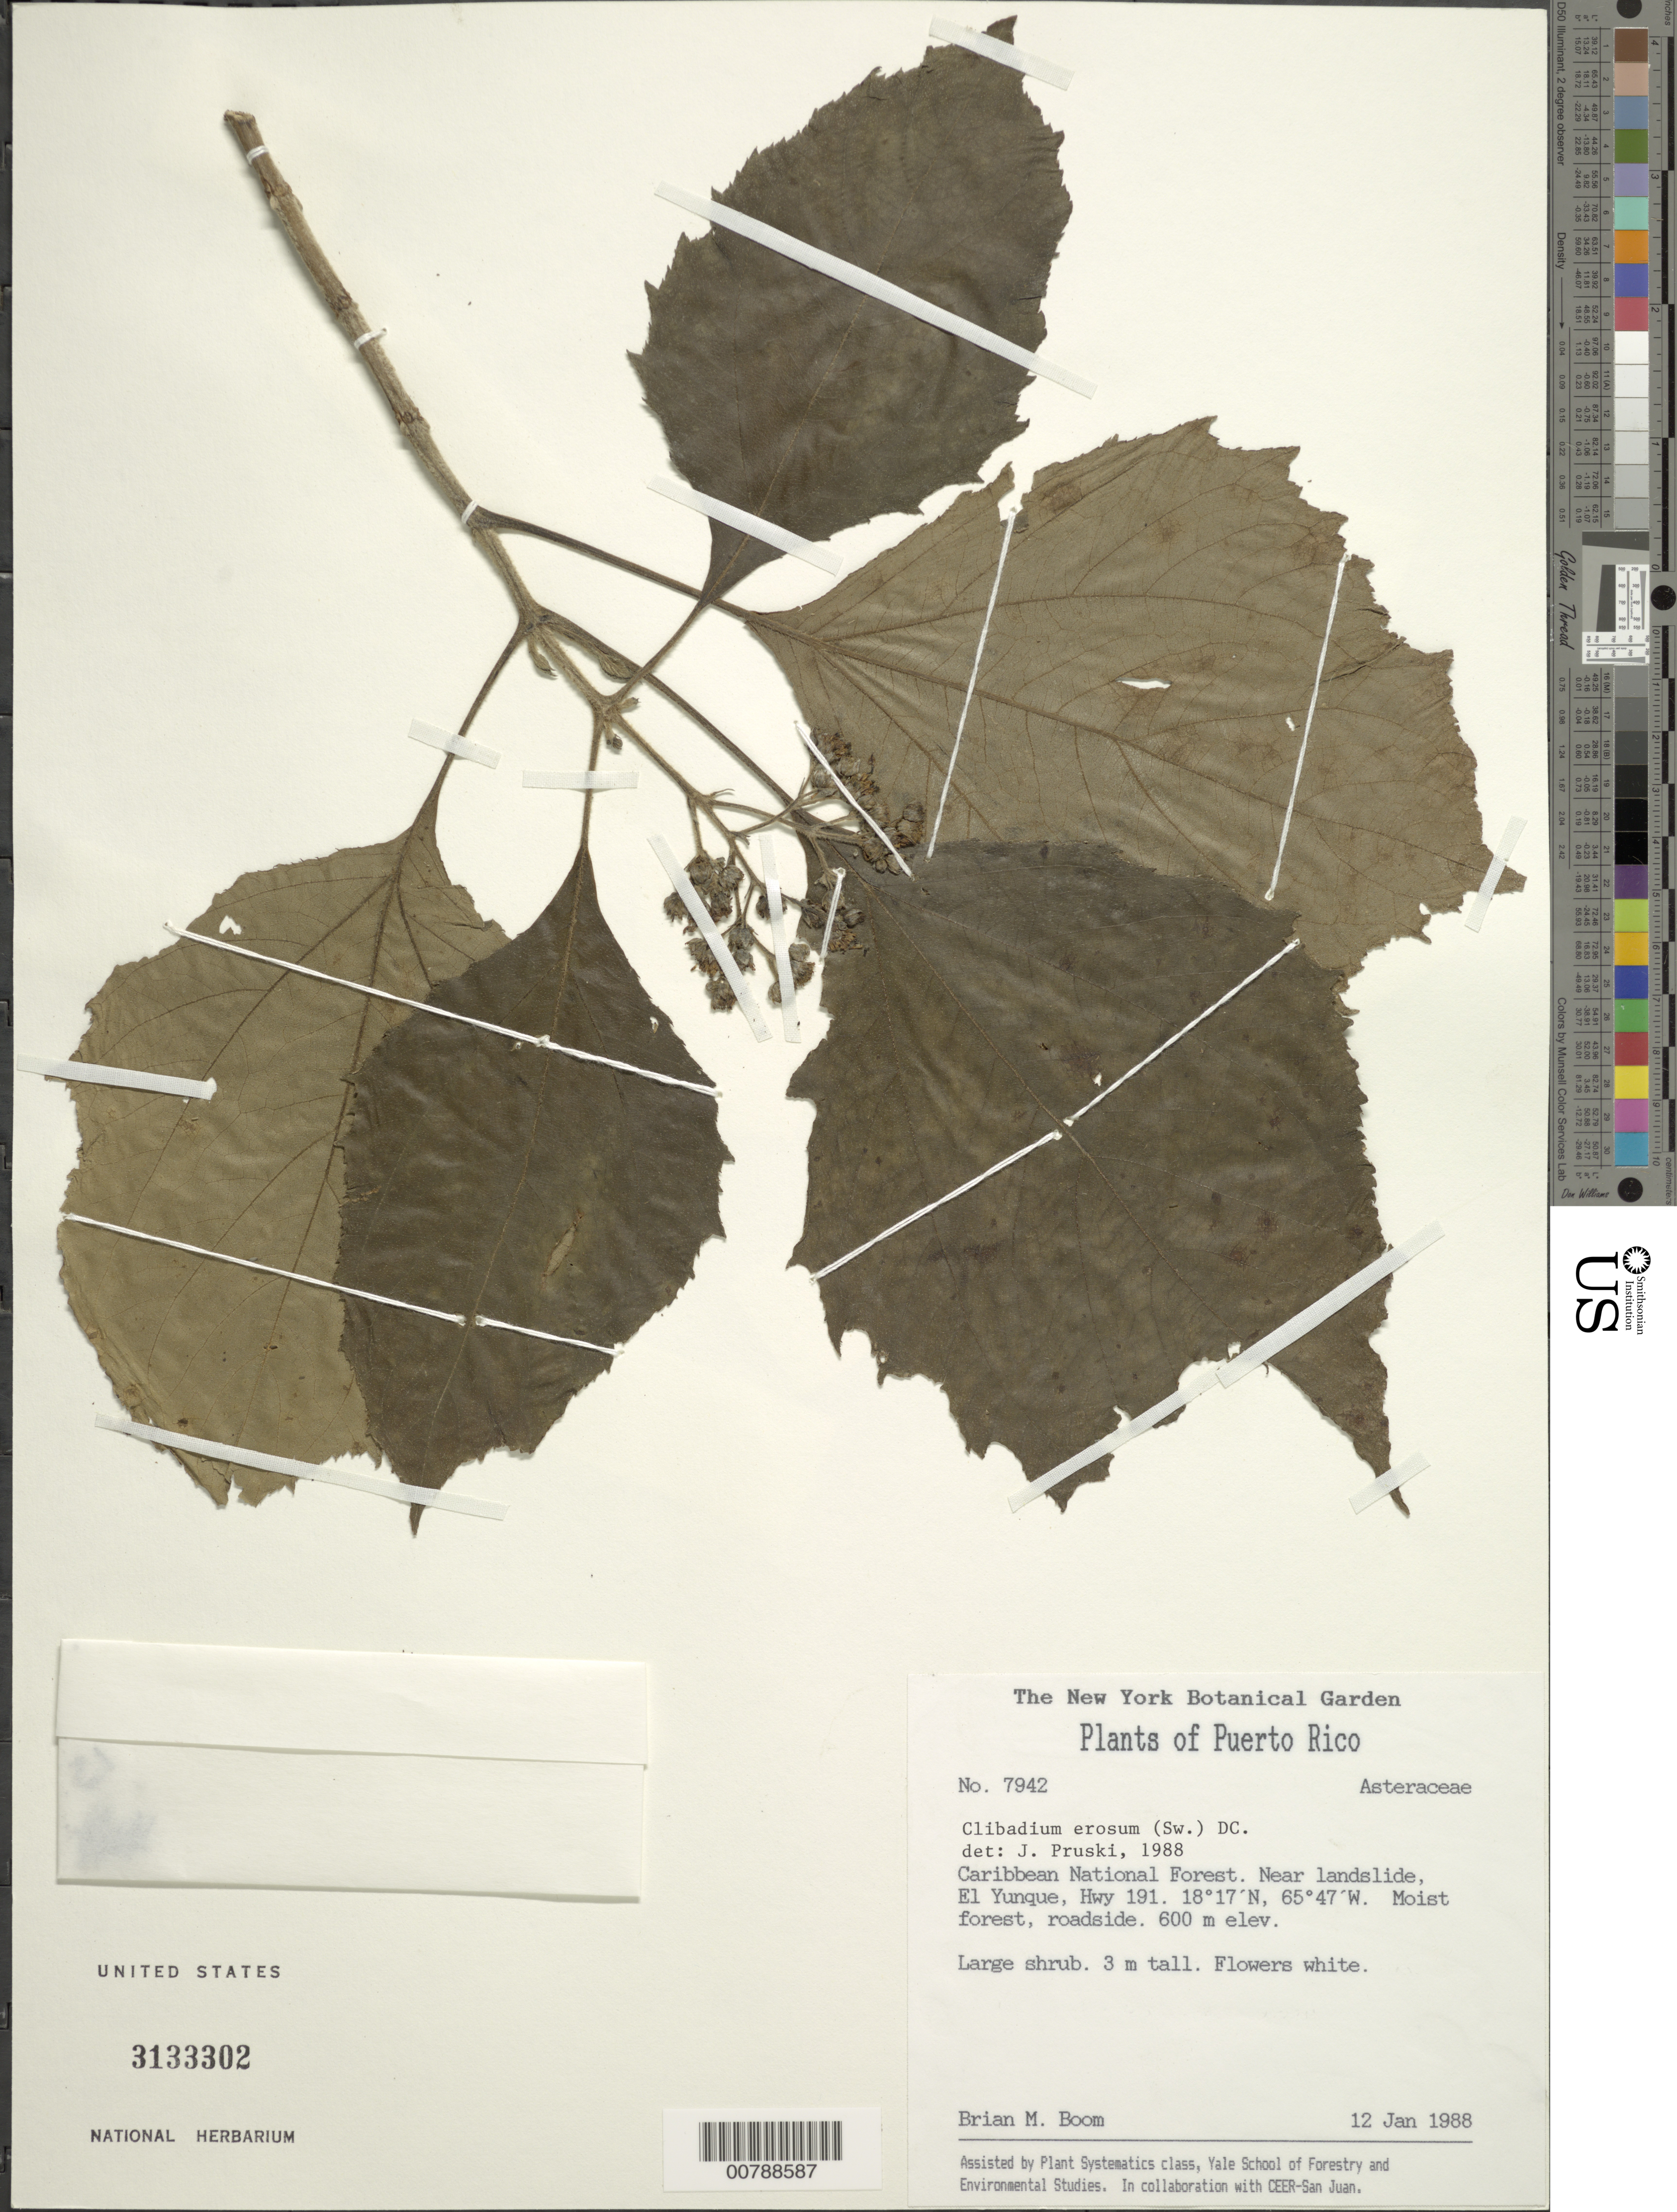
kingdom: Plantae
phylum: Tracheophyta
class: Magnoliopsida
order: Asterales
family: Asteraceae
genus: Clibadium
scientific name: Clibadium erosum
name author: (Sw.) DC.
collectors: B. M. Boom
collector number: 7942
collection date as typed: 12 Jan 1988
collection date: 1988-01-12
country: Puerto Rico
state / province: Río Grande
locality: Caribbean National Forest, near landslide, El Yunque, Hwy 191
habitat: Moist forest, roadside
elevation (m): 600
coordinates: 18.28333333, -65.78333333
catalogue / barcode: US 3133302